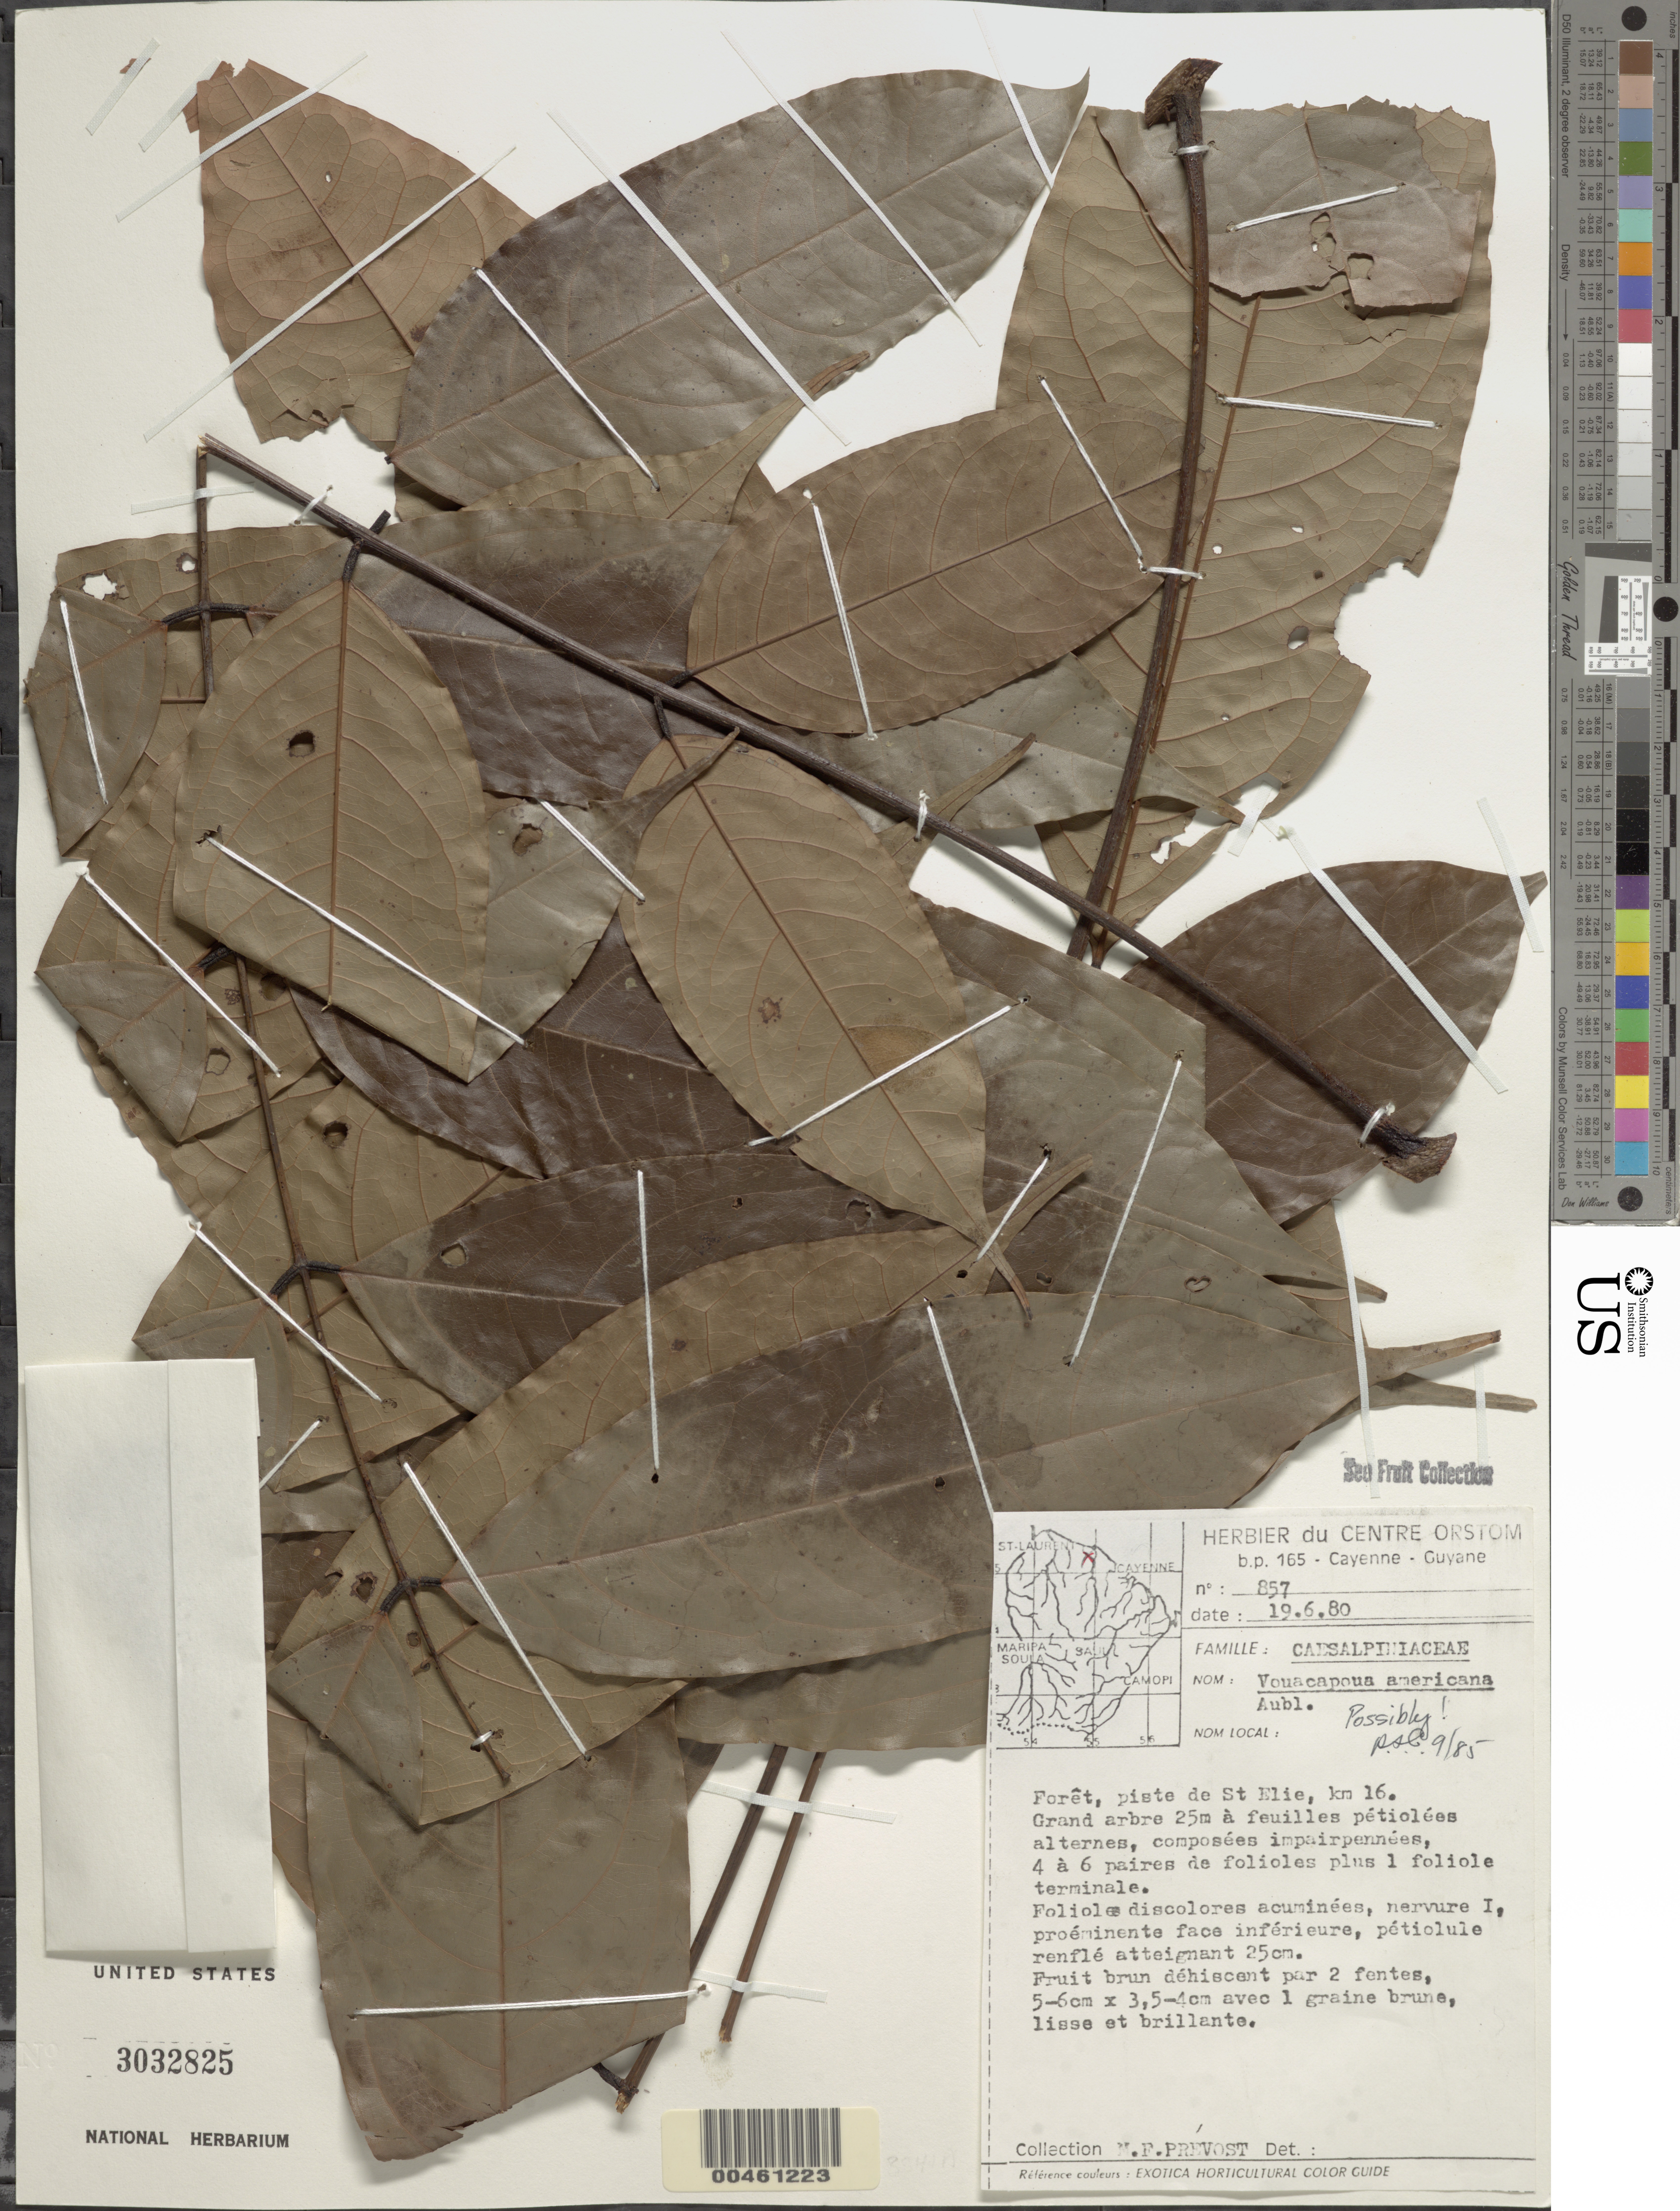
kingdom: Plantae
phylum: Tracheophyta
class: Magnoliopsida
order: Fabales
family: Fabaceae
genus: Vouacapoua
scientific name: Vouacapoua americana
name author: Aubl.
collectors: M.-F. Prévost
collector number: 857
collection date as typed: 19 Jun 1980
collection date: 1980-06-19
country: French Guiana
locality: Piste de st. elie, km 16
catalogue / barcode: US 3032825